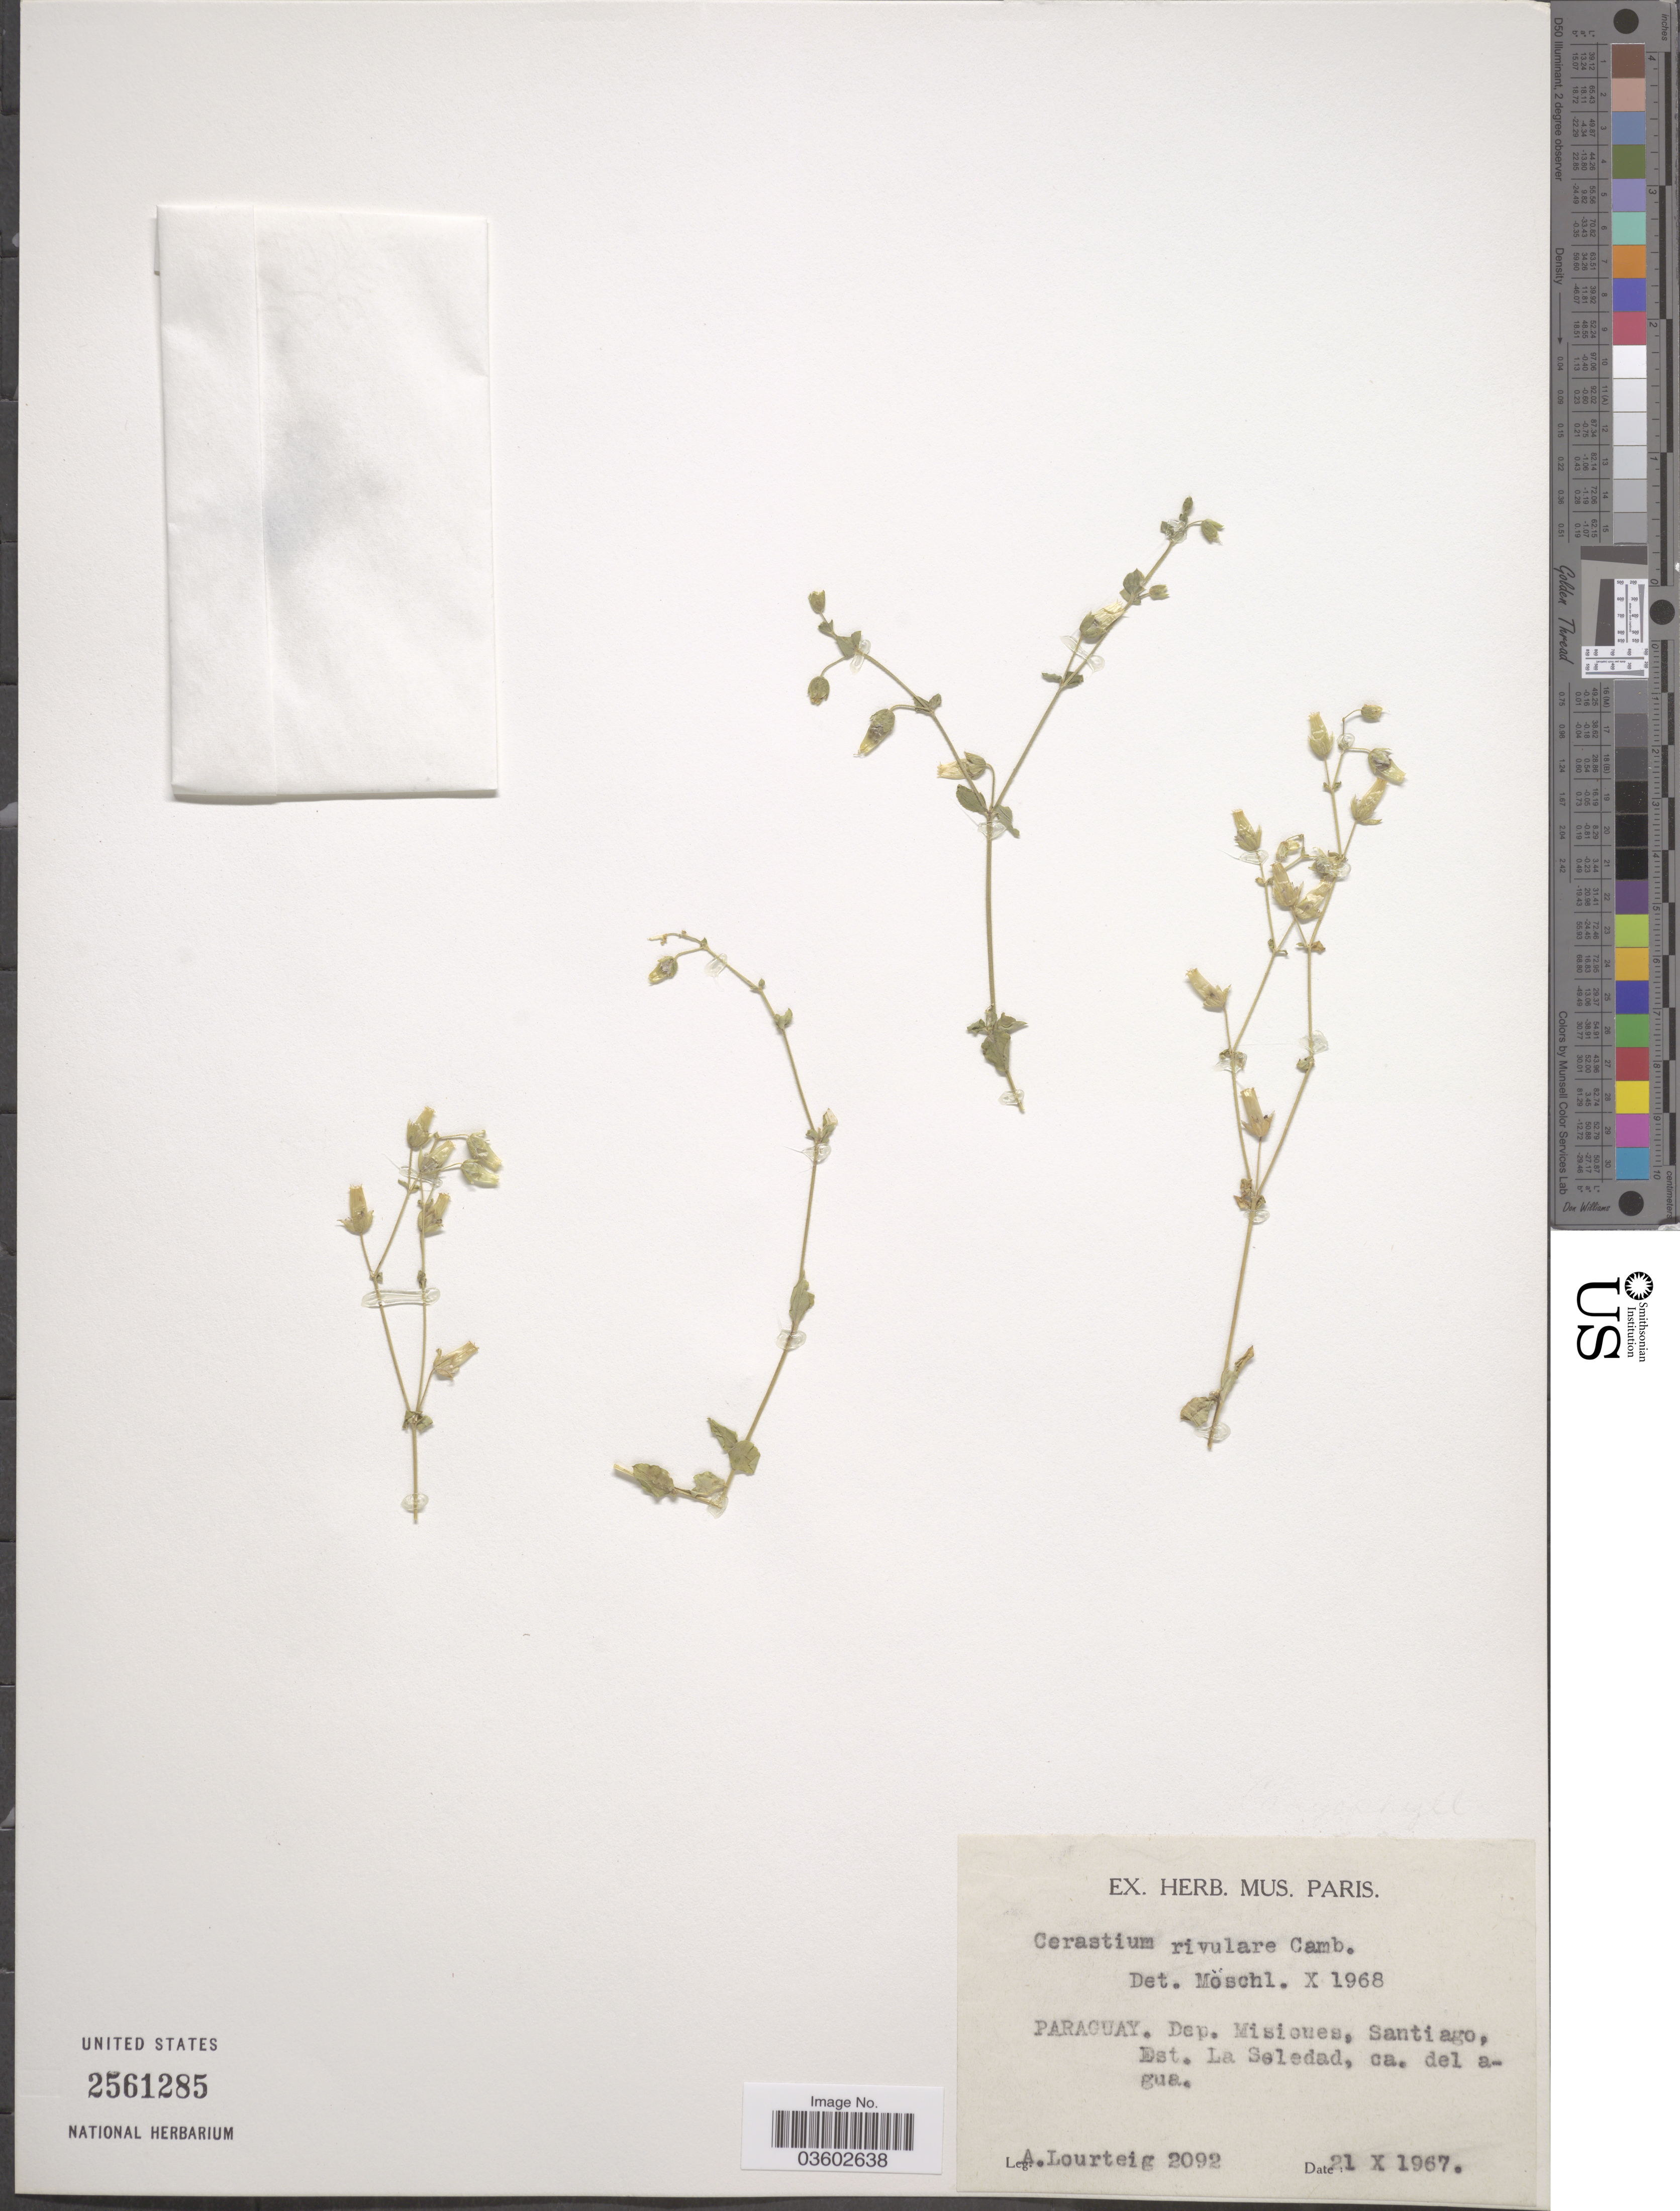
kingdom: Plantae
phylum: Tracheophyta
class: Magnoliopsida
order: Caryophyllales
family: Caryophyllaceae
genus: Cerastium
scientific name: Cerastium rivulare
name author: Cambess.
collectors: A. Lourteig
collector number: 2092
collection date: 1967-10-21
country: Paraguay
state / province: Misiones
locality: Dep. Misiones, Santiago, Est. La Soledad.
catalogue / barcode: US 2561285